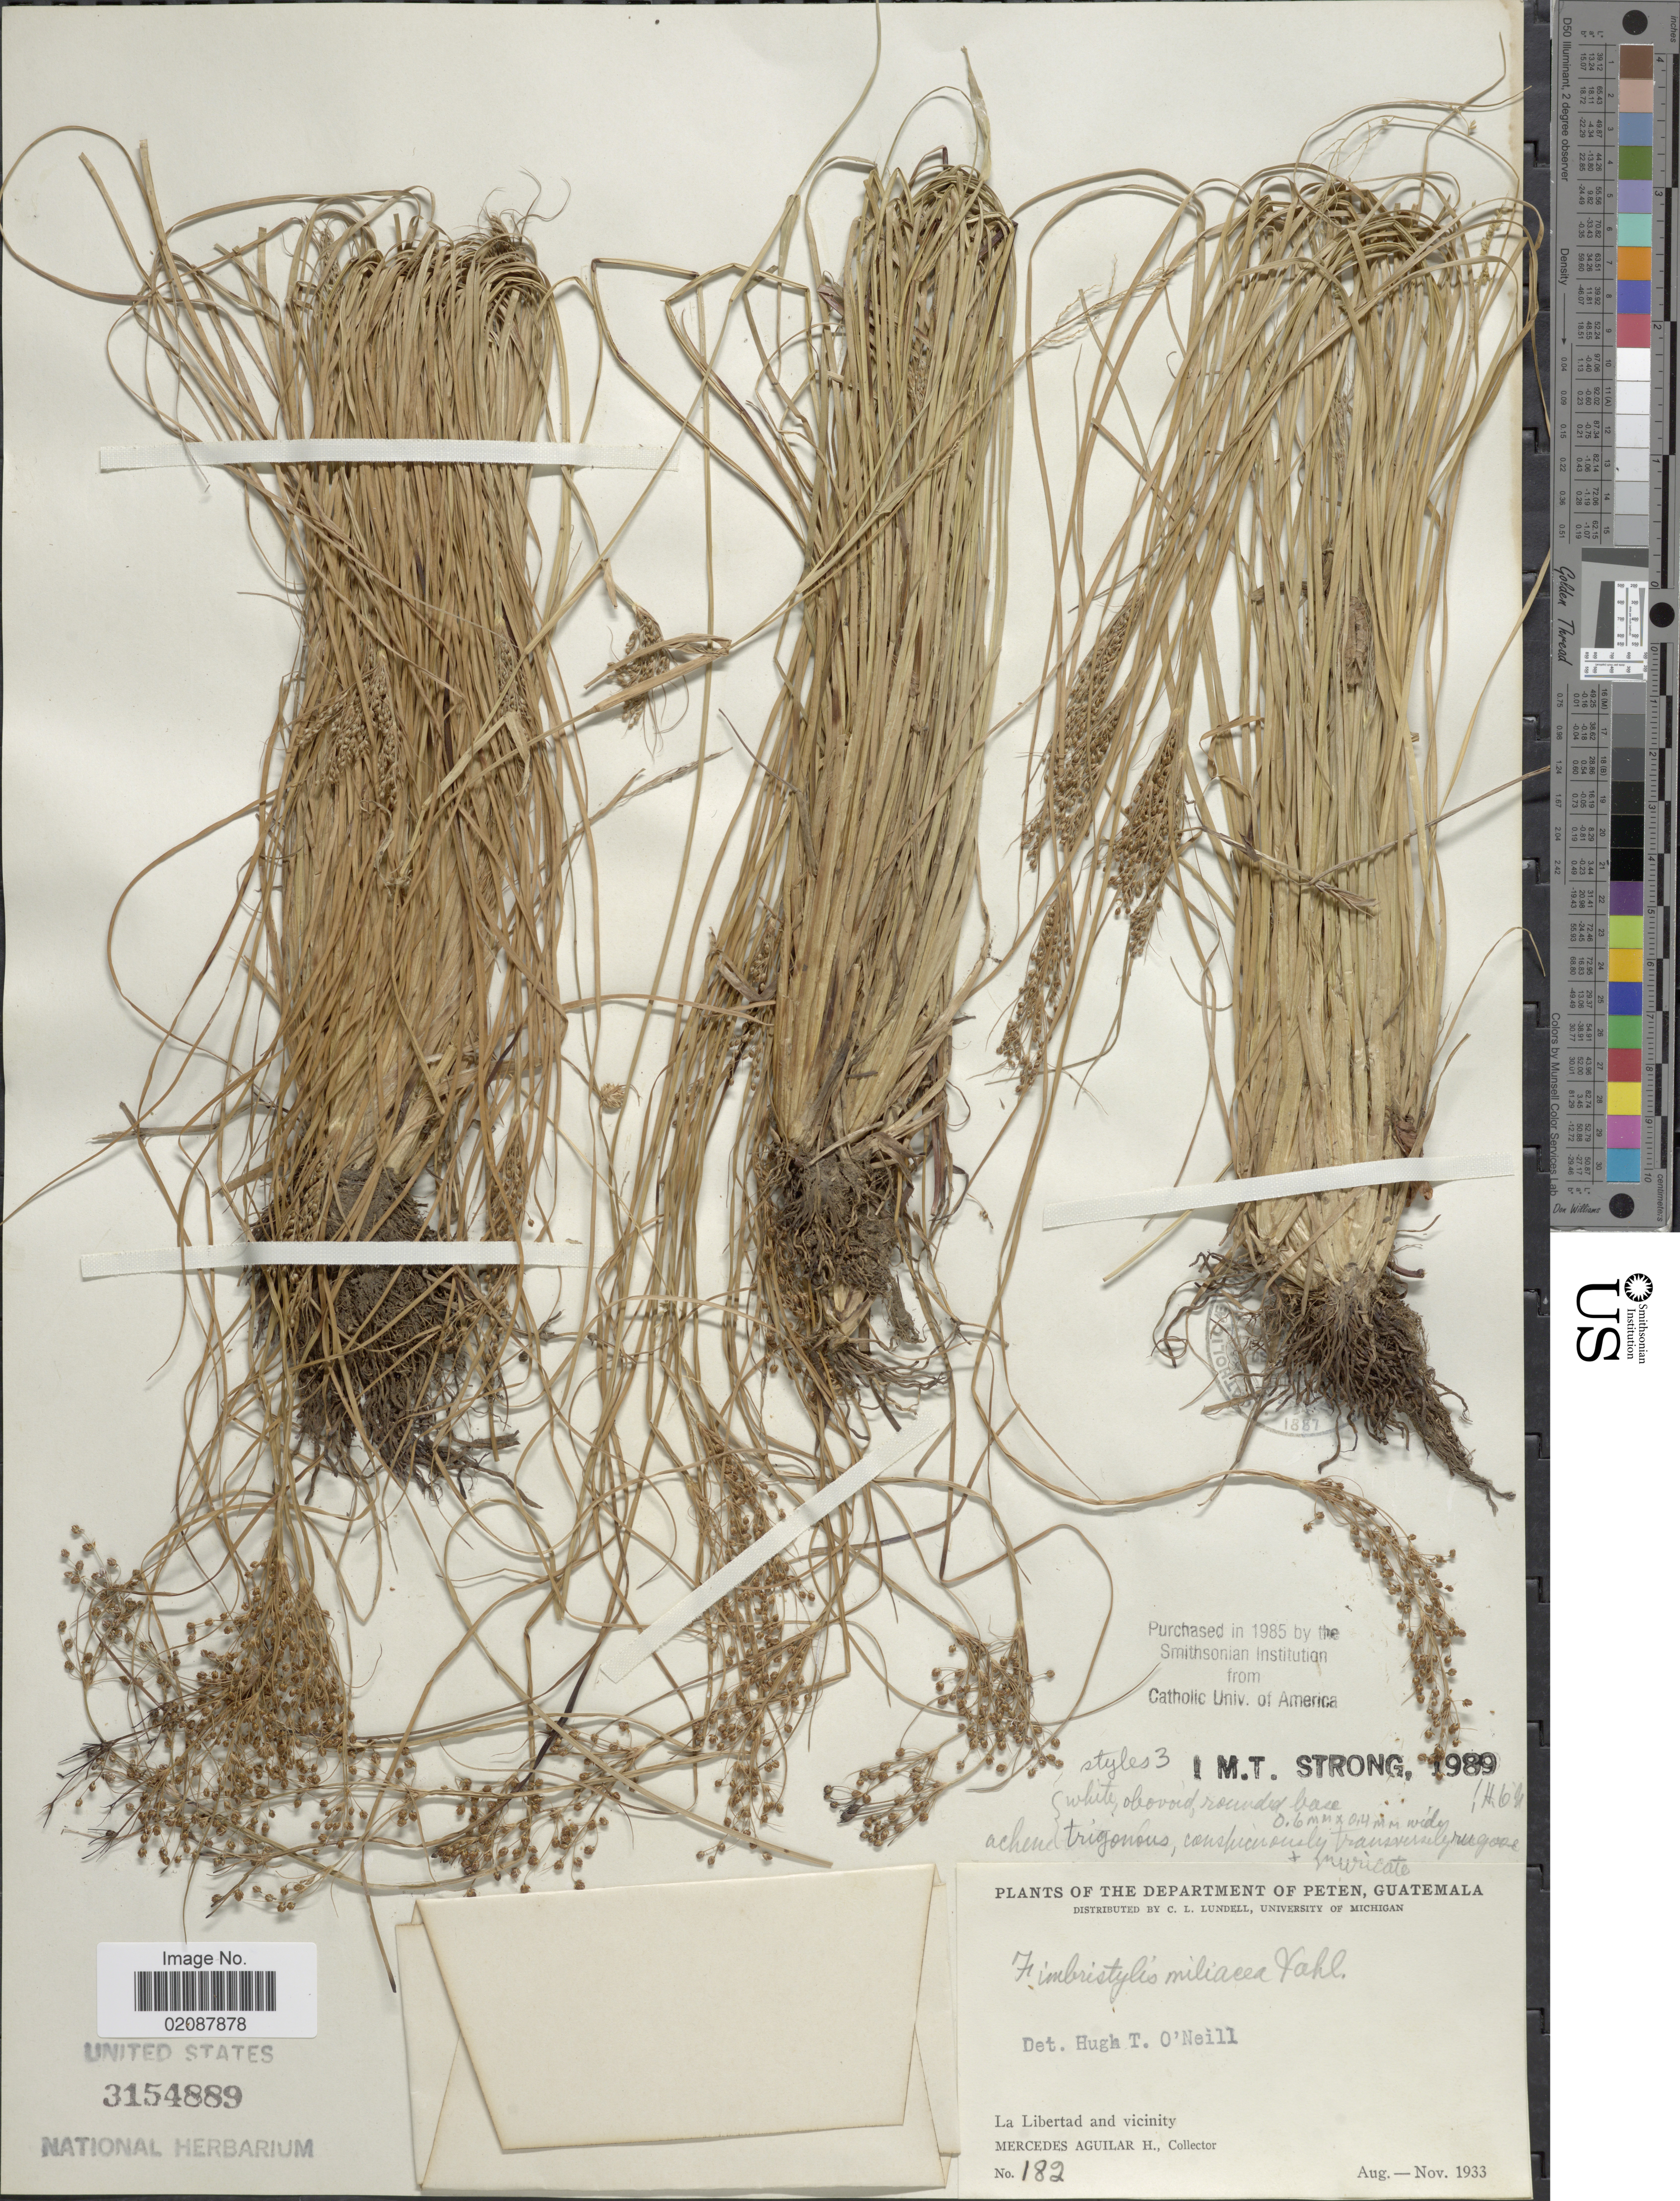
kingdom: Plantae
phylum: Tracheophyta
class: Liliopsida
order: Poales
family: Cyperaceae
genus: Fimbristylis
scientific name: Fimbristylis littoralis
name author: Gaudich.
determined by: Strong, M. T., (US), Smithsonian Institution - National Museum of Natural History (UNITED STATES)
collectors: M. Aguilar H.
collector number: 182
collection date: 1933-08/1933-11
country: Guatemala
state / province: El Petén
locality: Department of Peten. La Libertad and vicinity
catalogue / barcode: US 3154889